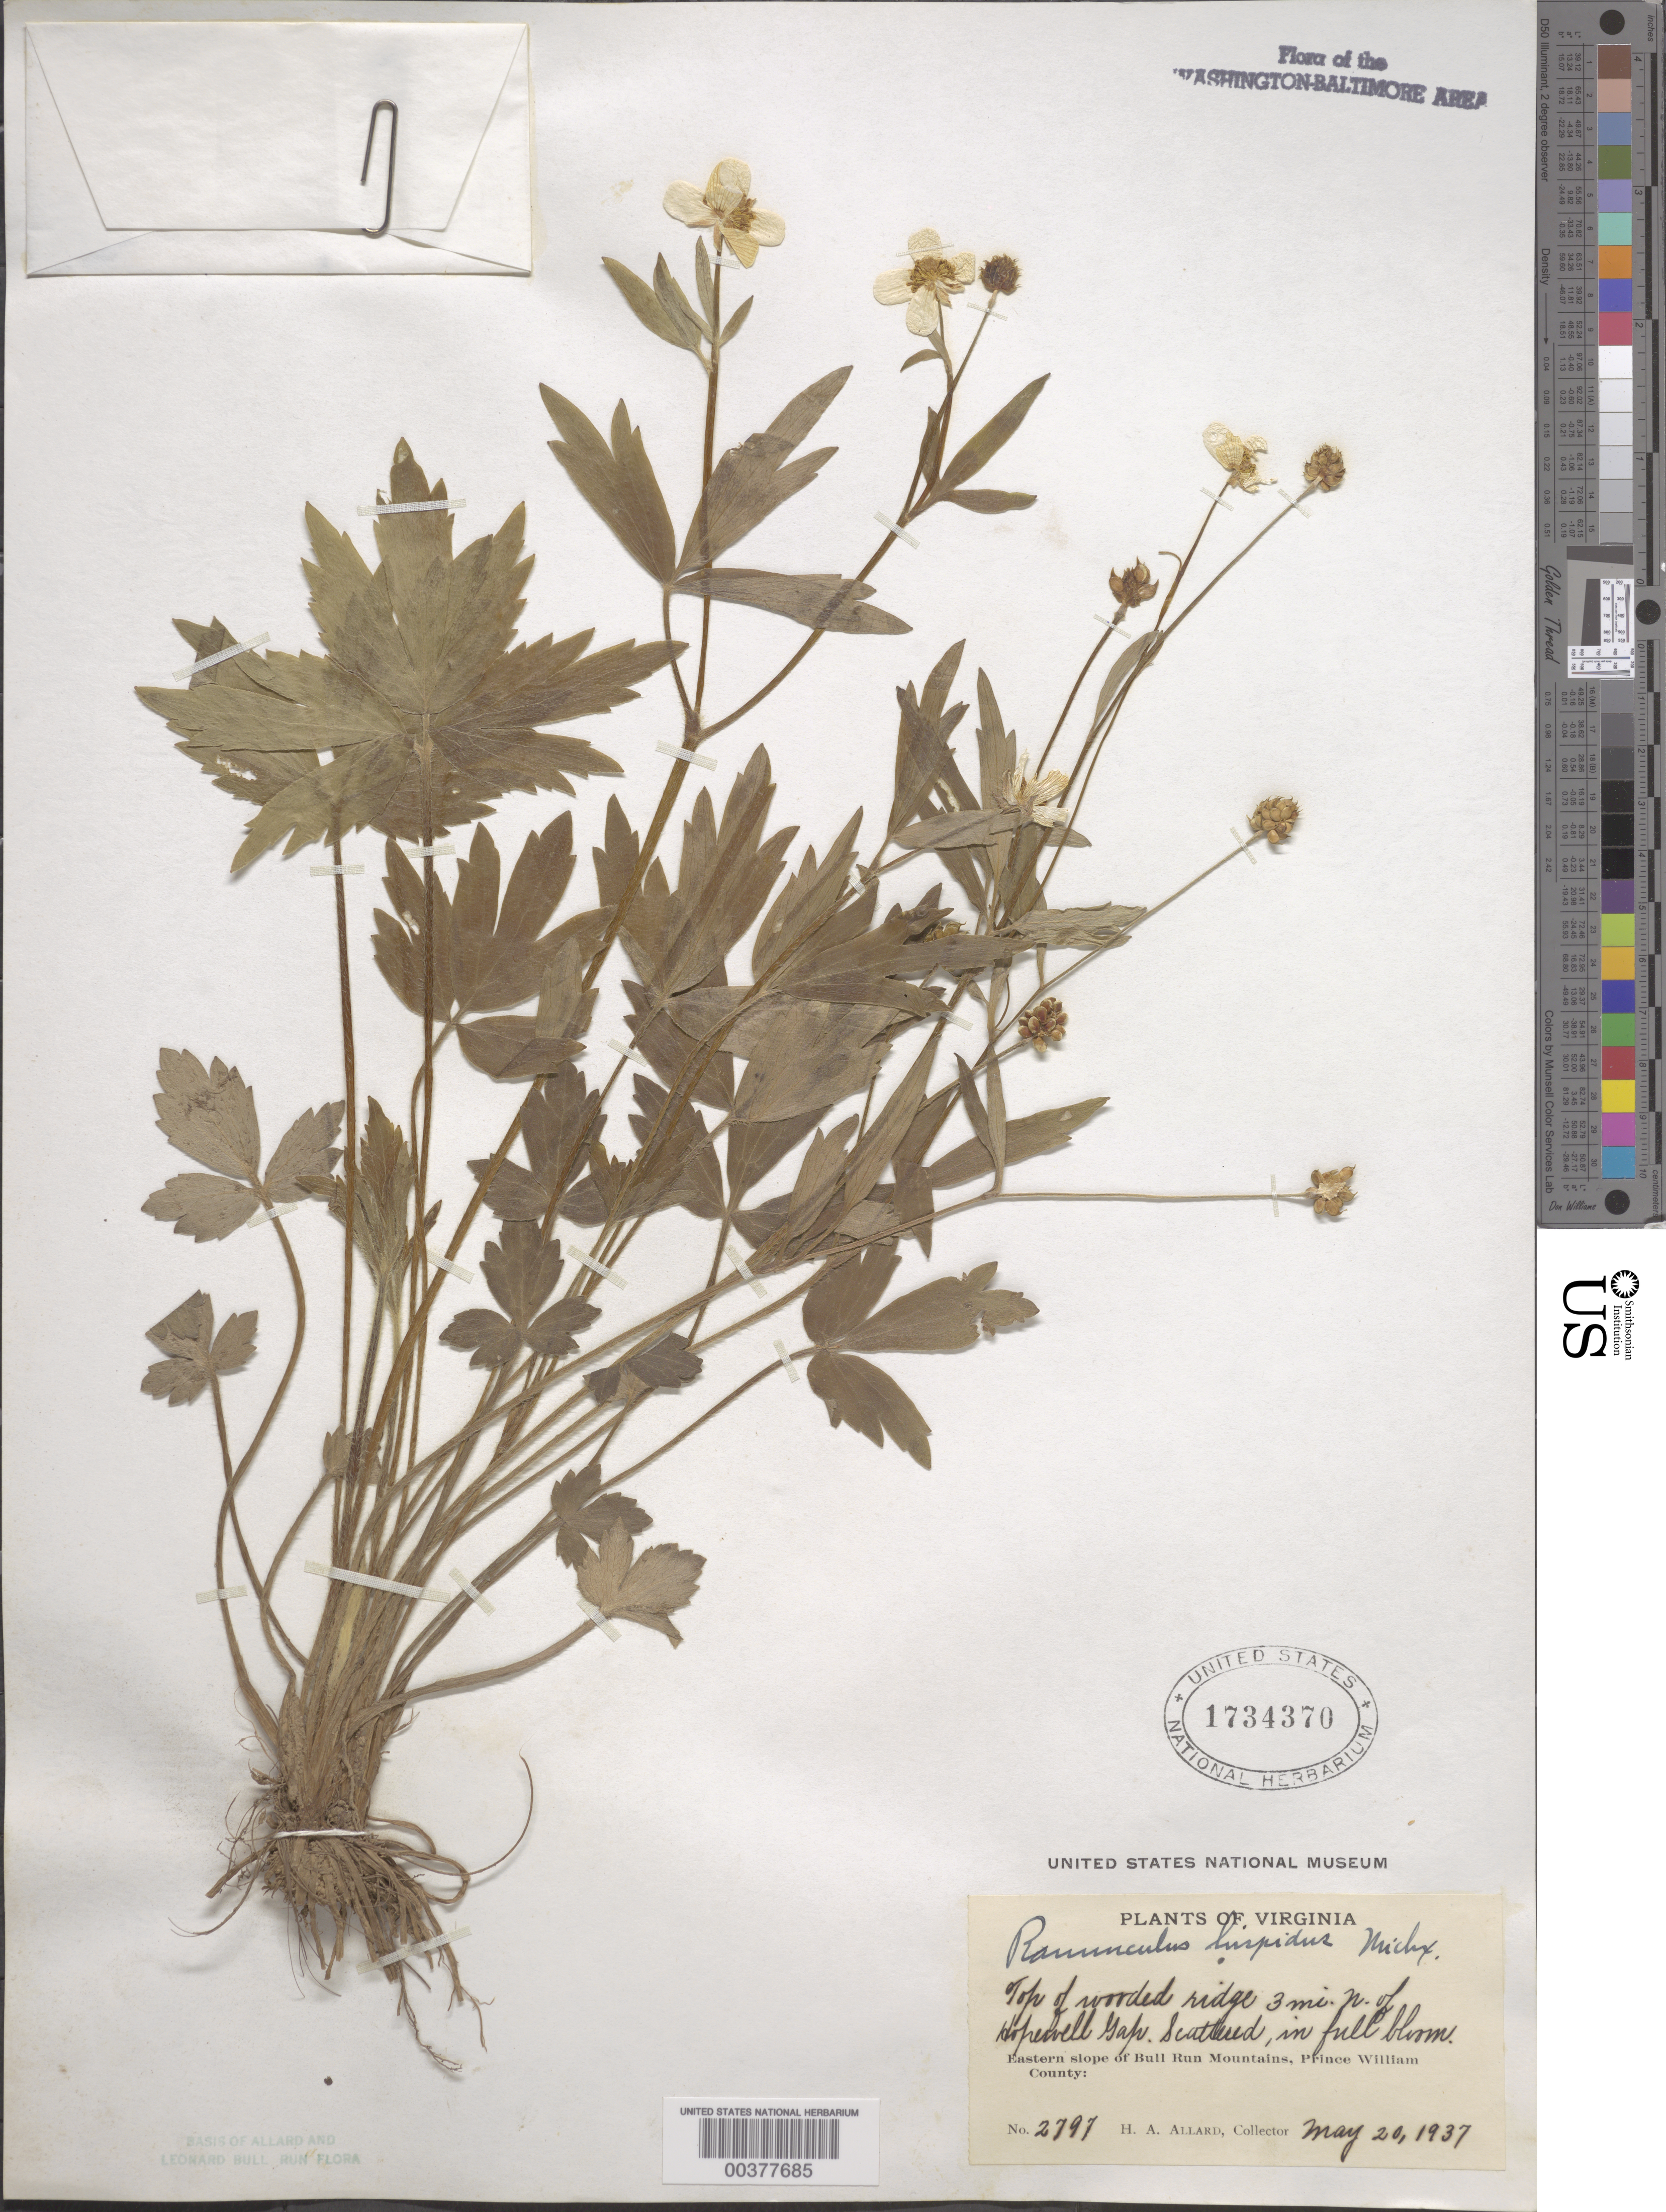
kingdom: Plantae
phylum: Tracheophyta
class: Magnoliopsida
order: Ranunculales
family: Ranunculaceae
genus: Ranunculus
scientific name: Ranunculus hispidus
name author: Michx.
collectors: H. A. Allard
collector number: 2797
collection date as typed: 20 May 1937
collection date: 1937-05-20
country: United States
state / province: Virginia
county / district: Prince William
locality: North of Hopewell Gap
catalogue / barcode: US 1734370